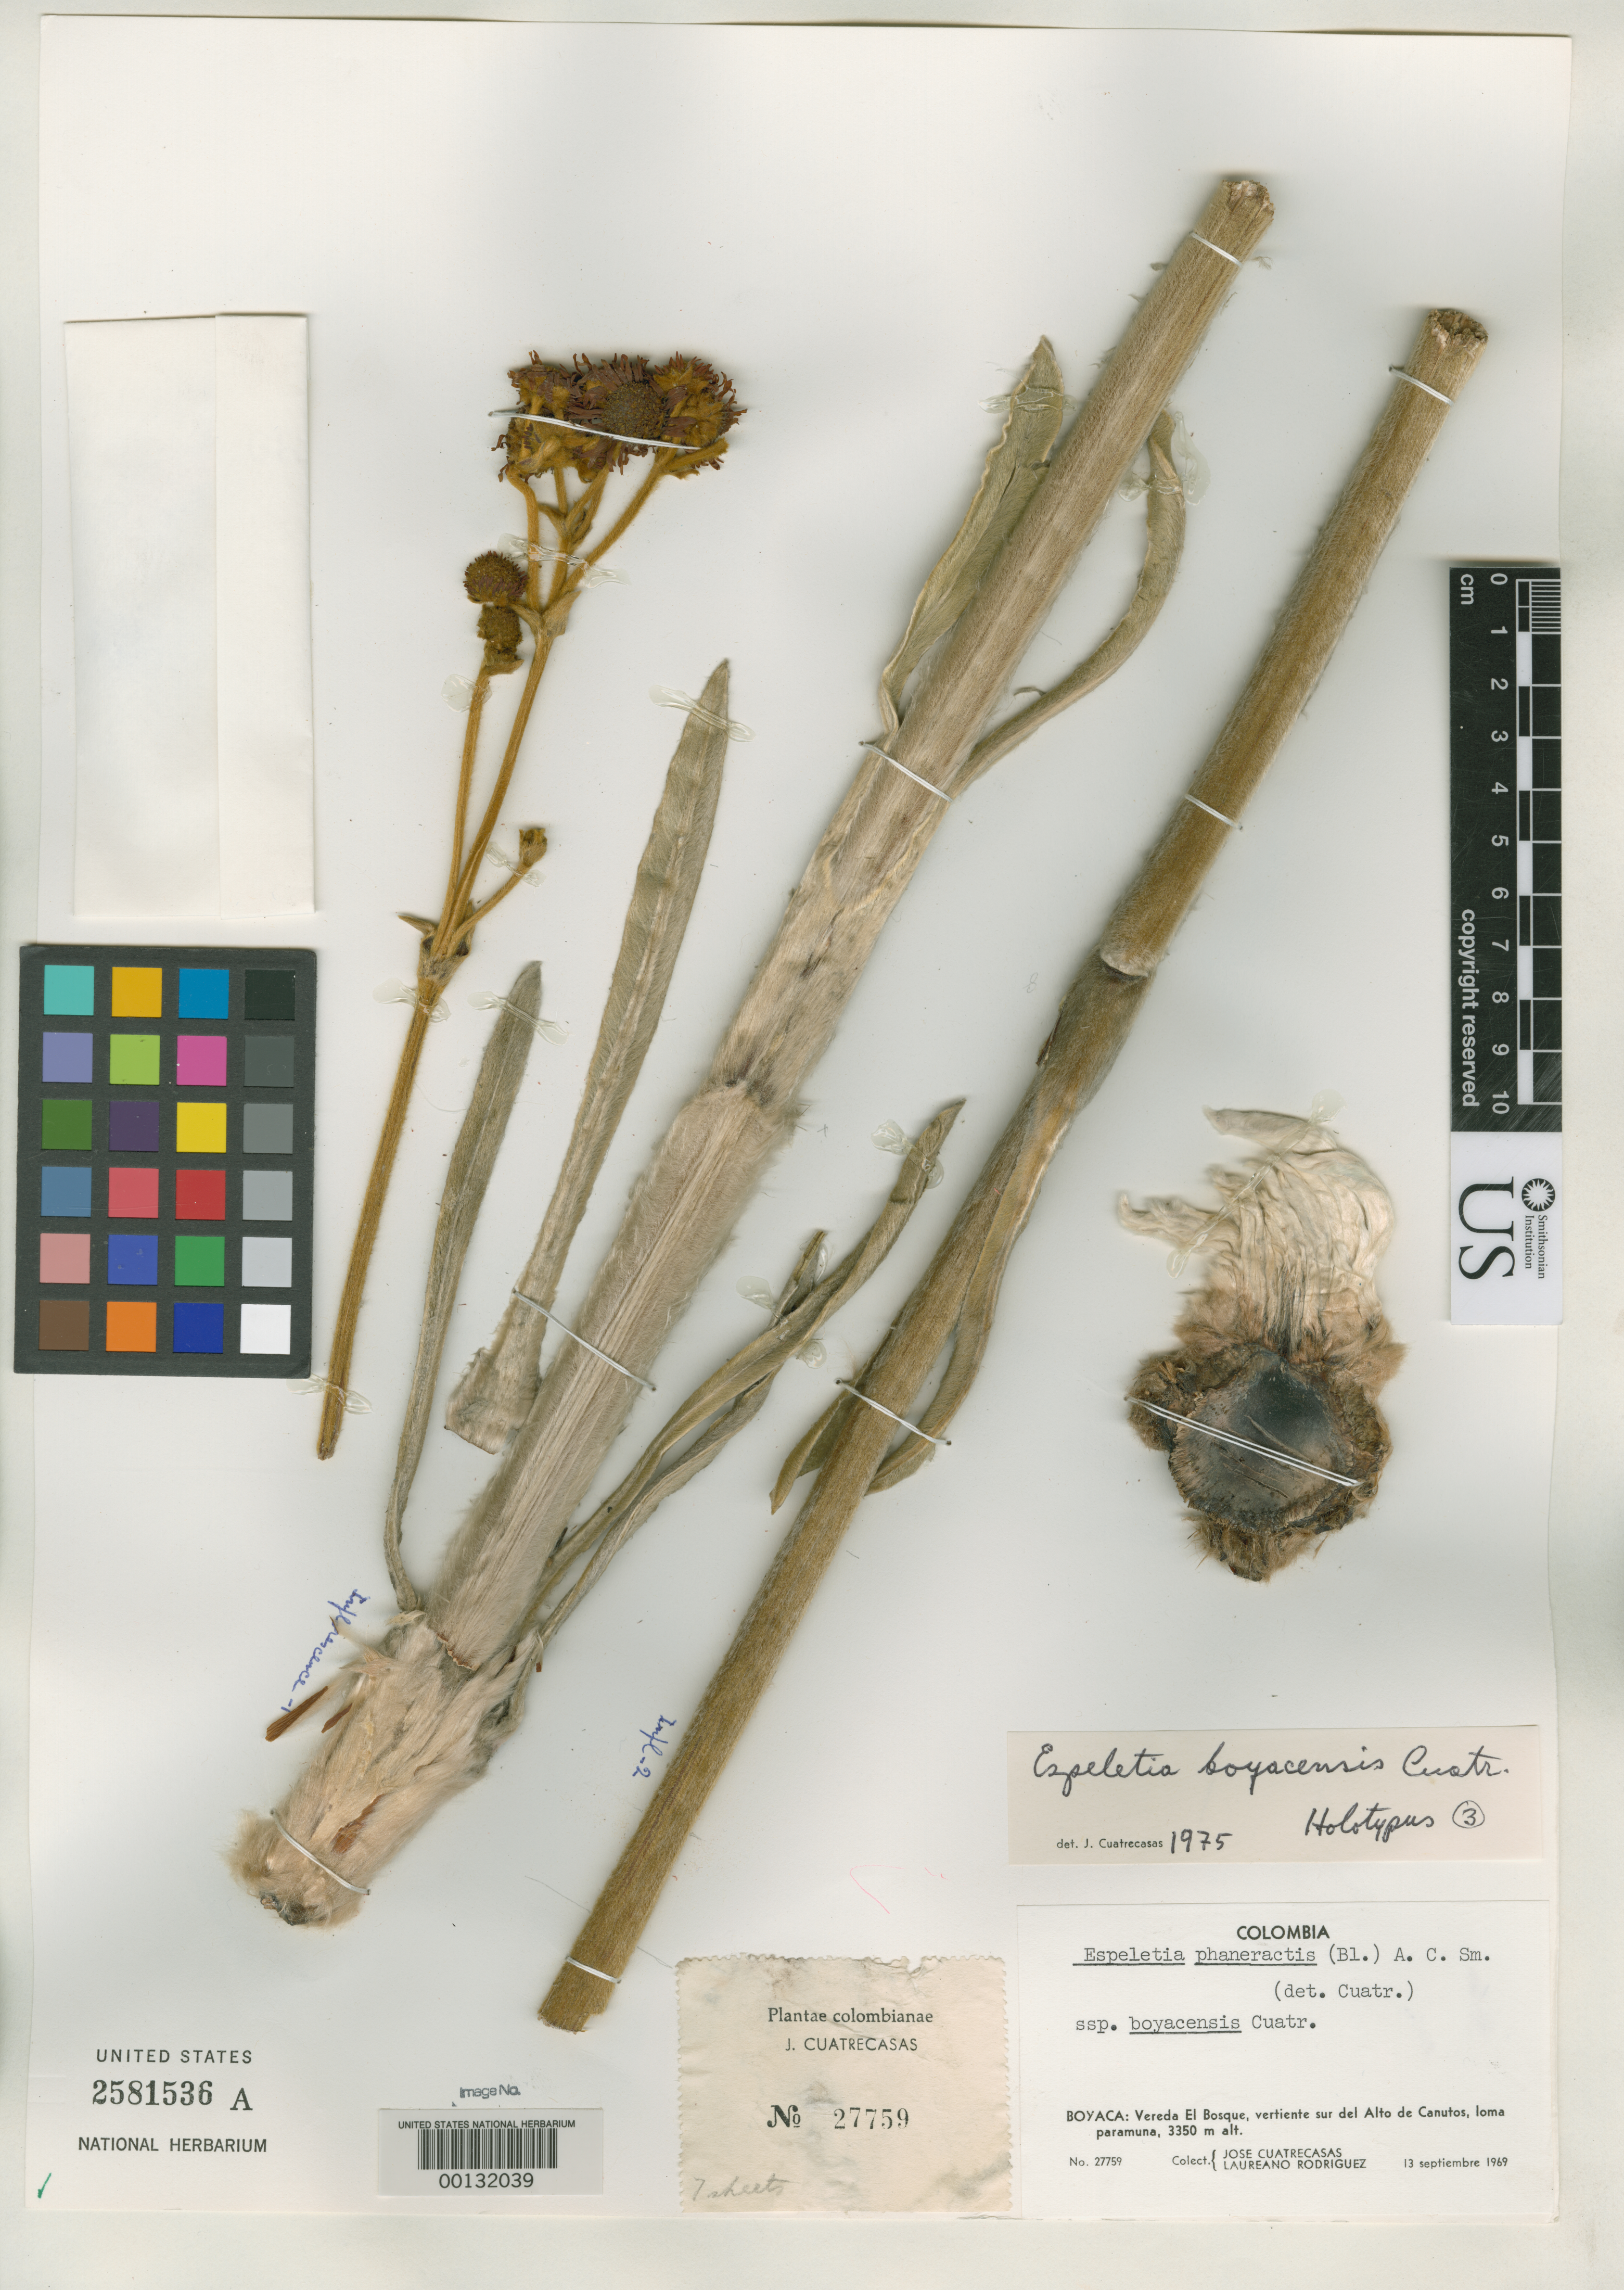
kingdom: Plantae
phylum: Tracheophyta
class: Magnoliopsida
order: Asterales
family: Asteraceae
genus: Espeletia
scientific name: Espeletia boyacensis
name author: Cuatrec.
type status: Holotype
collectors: J. Cuatrecasas & L. Rodriguez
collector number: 27759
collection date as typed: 13 Sep 1969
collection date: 1969-09-13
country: Colombia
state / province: Boyacá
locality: Vereda El Bosque, Vertiente S del Alto de Canutos. [Vereda El Bosque, S slope of Alto de Canutos.]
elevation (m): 3350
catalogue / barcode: US 2581536A